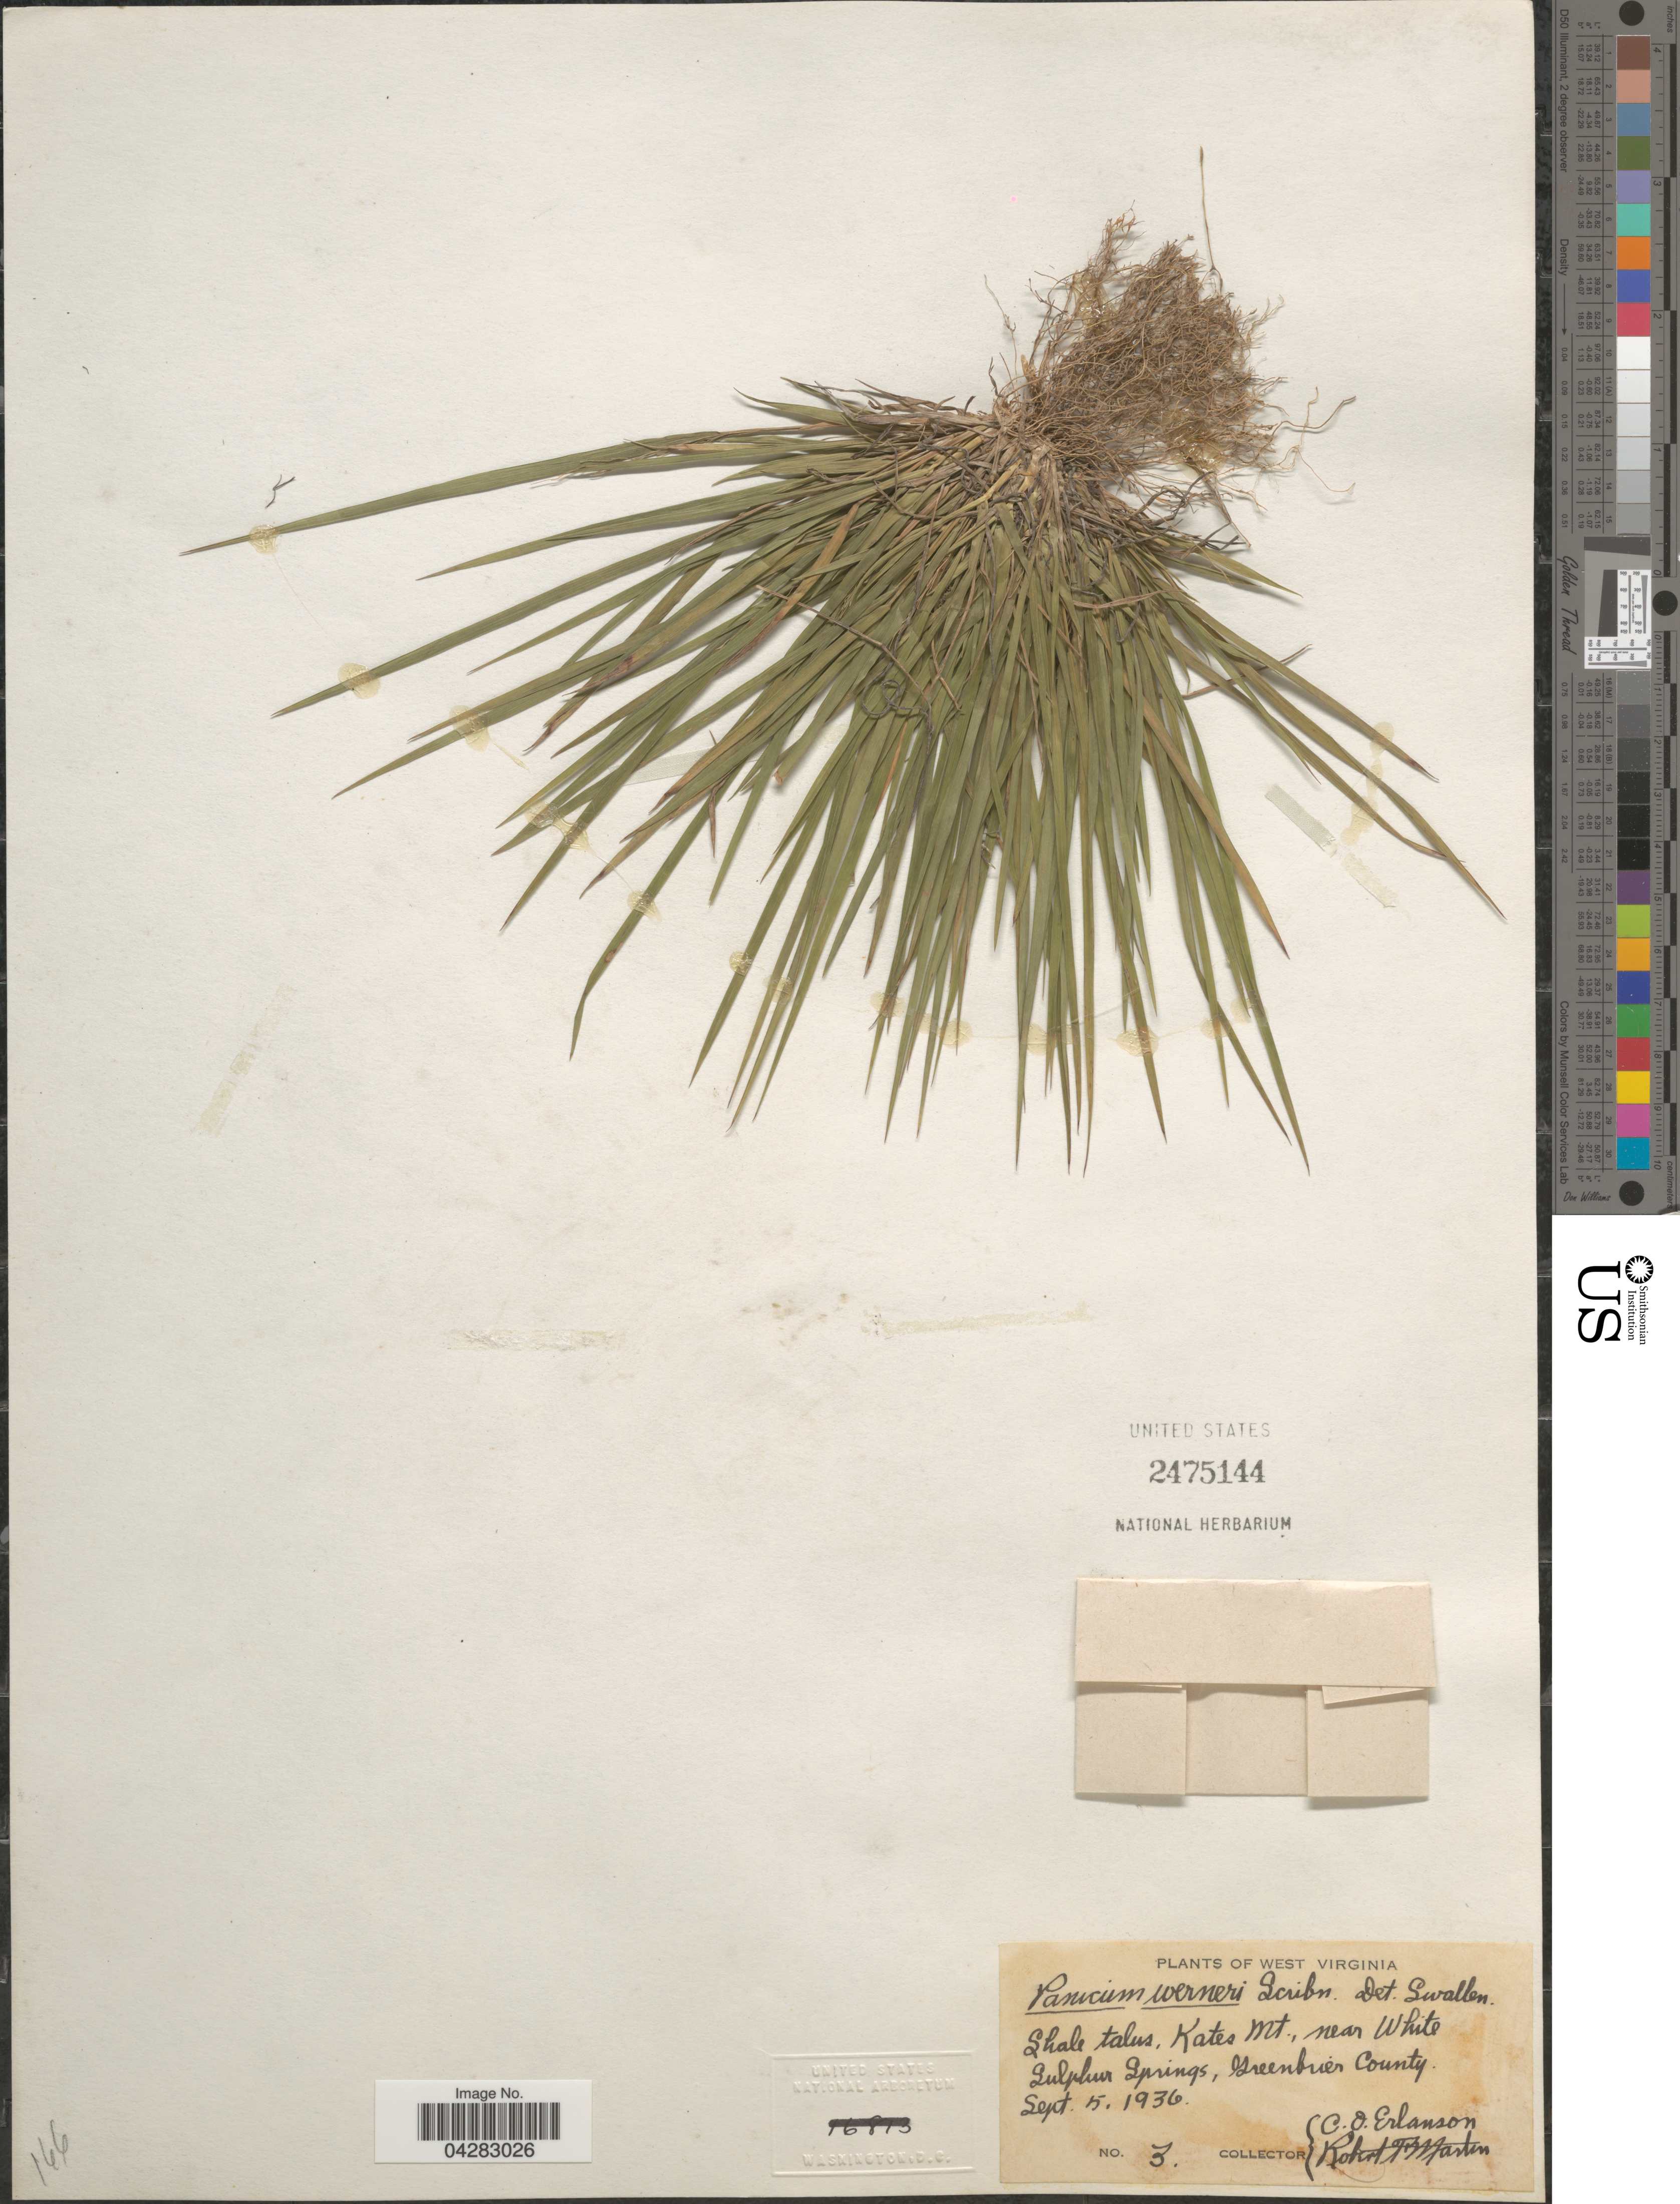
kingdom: Plantae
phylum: Tracheophyta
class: Liliopsida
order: Poales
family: Poaceae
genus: Dichanthelium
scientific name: Dichanthelium linearifolium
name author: (Scribn.) Gould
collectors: C. O. Erlanson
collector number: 3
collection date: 1936-09-05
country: United States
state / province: West Virginia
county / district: Greenbrier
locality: Shale talus, Kates Mt., near White Sulphur Springs, Greenbrier County.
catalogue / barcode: US 2475144